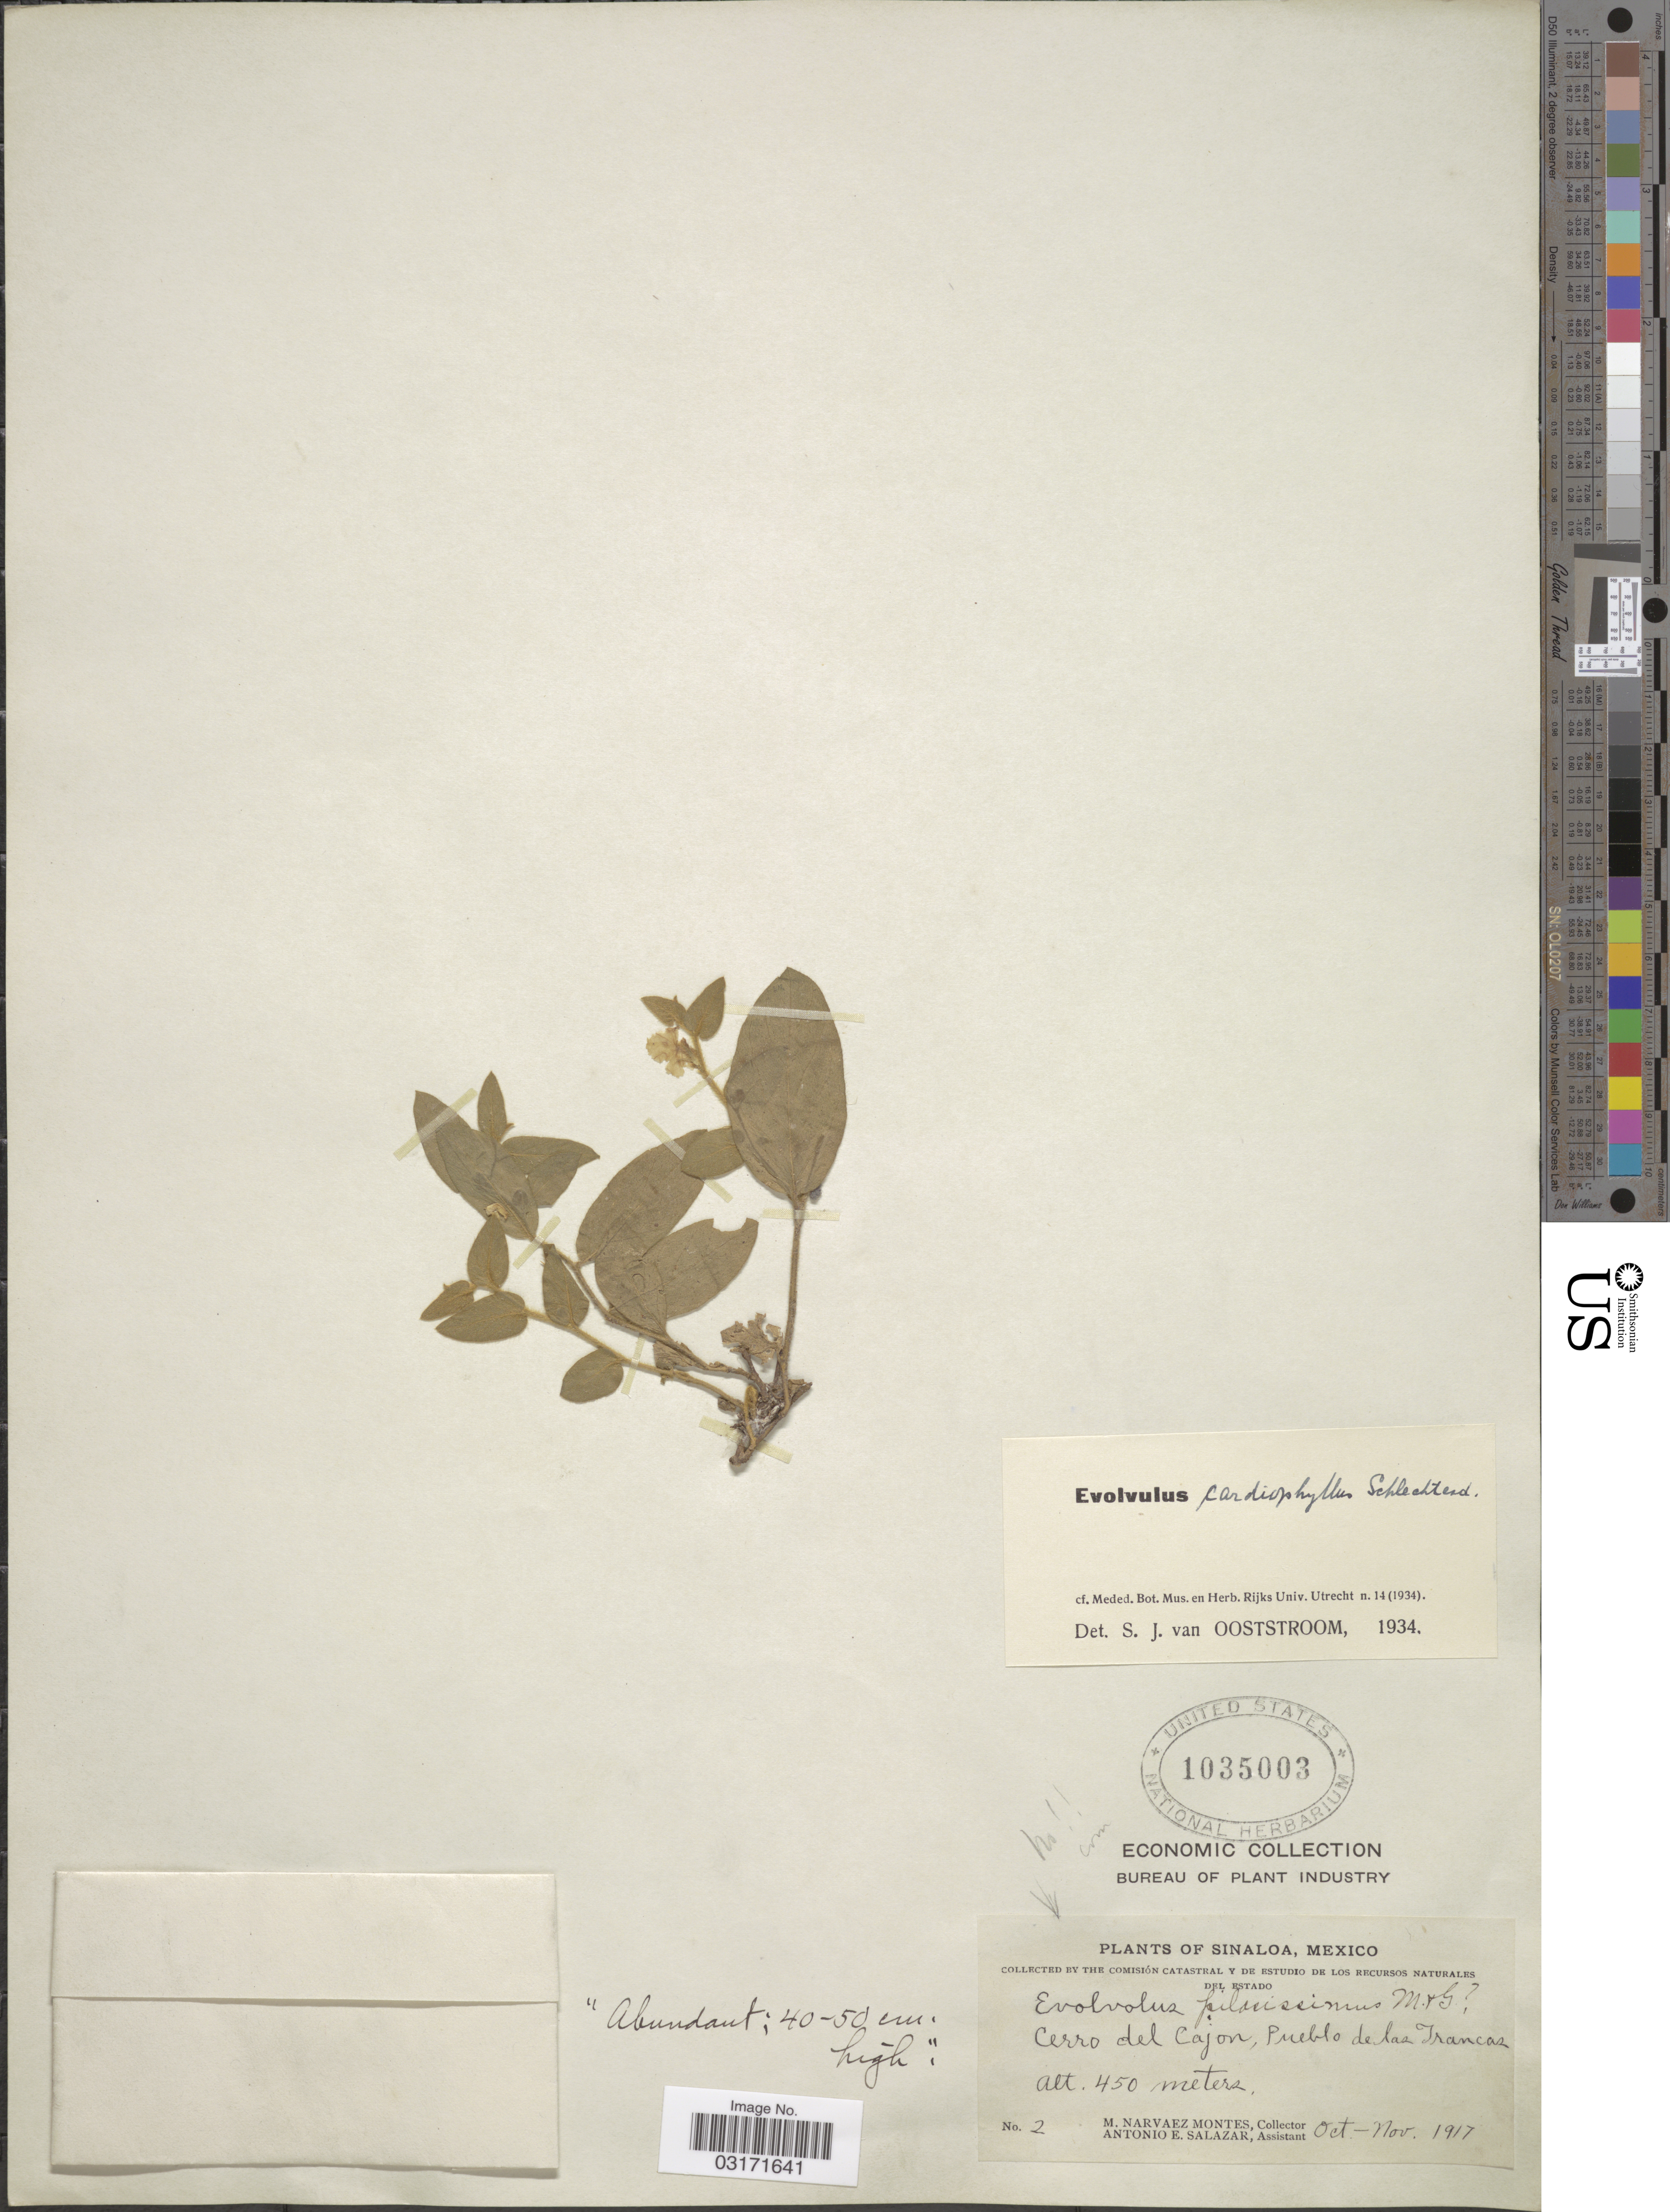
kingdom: Plantae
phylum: Tracheophyta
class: Magnoliopsida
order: Solanales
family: Convolvulaceae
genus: Evolvulus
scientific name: Evolvulus cardiophyllus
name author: Schltdl.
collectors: M. Navarez Montes & A. E. Salazar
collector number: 2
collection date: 1917-10/1917-11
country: Mexico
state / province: Sinaloa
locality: Cerro del Cajon, Pueblo de las Trancas.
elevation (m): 450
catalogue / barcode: US 1035003